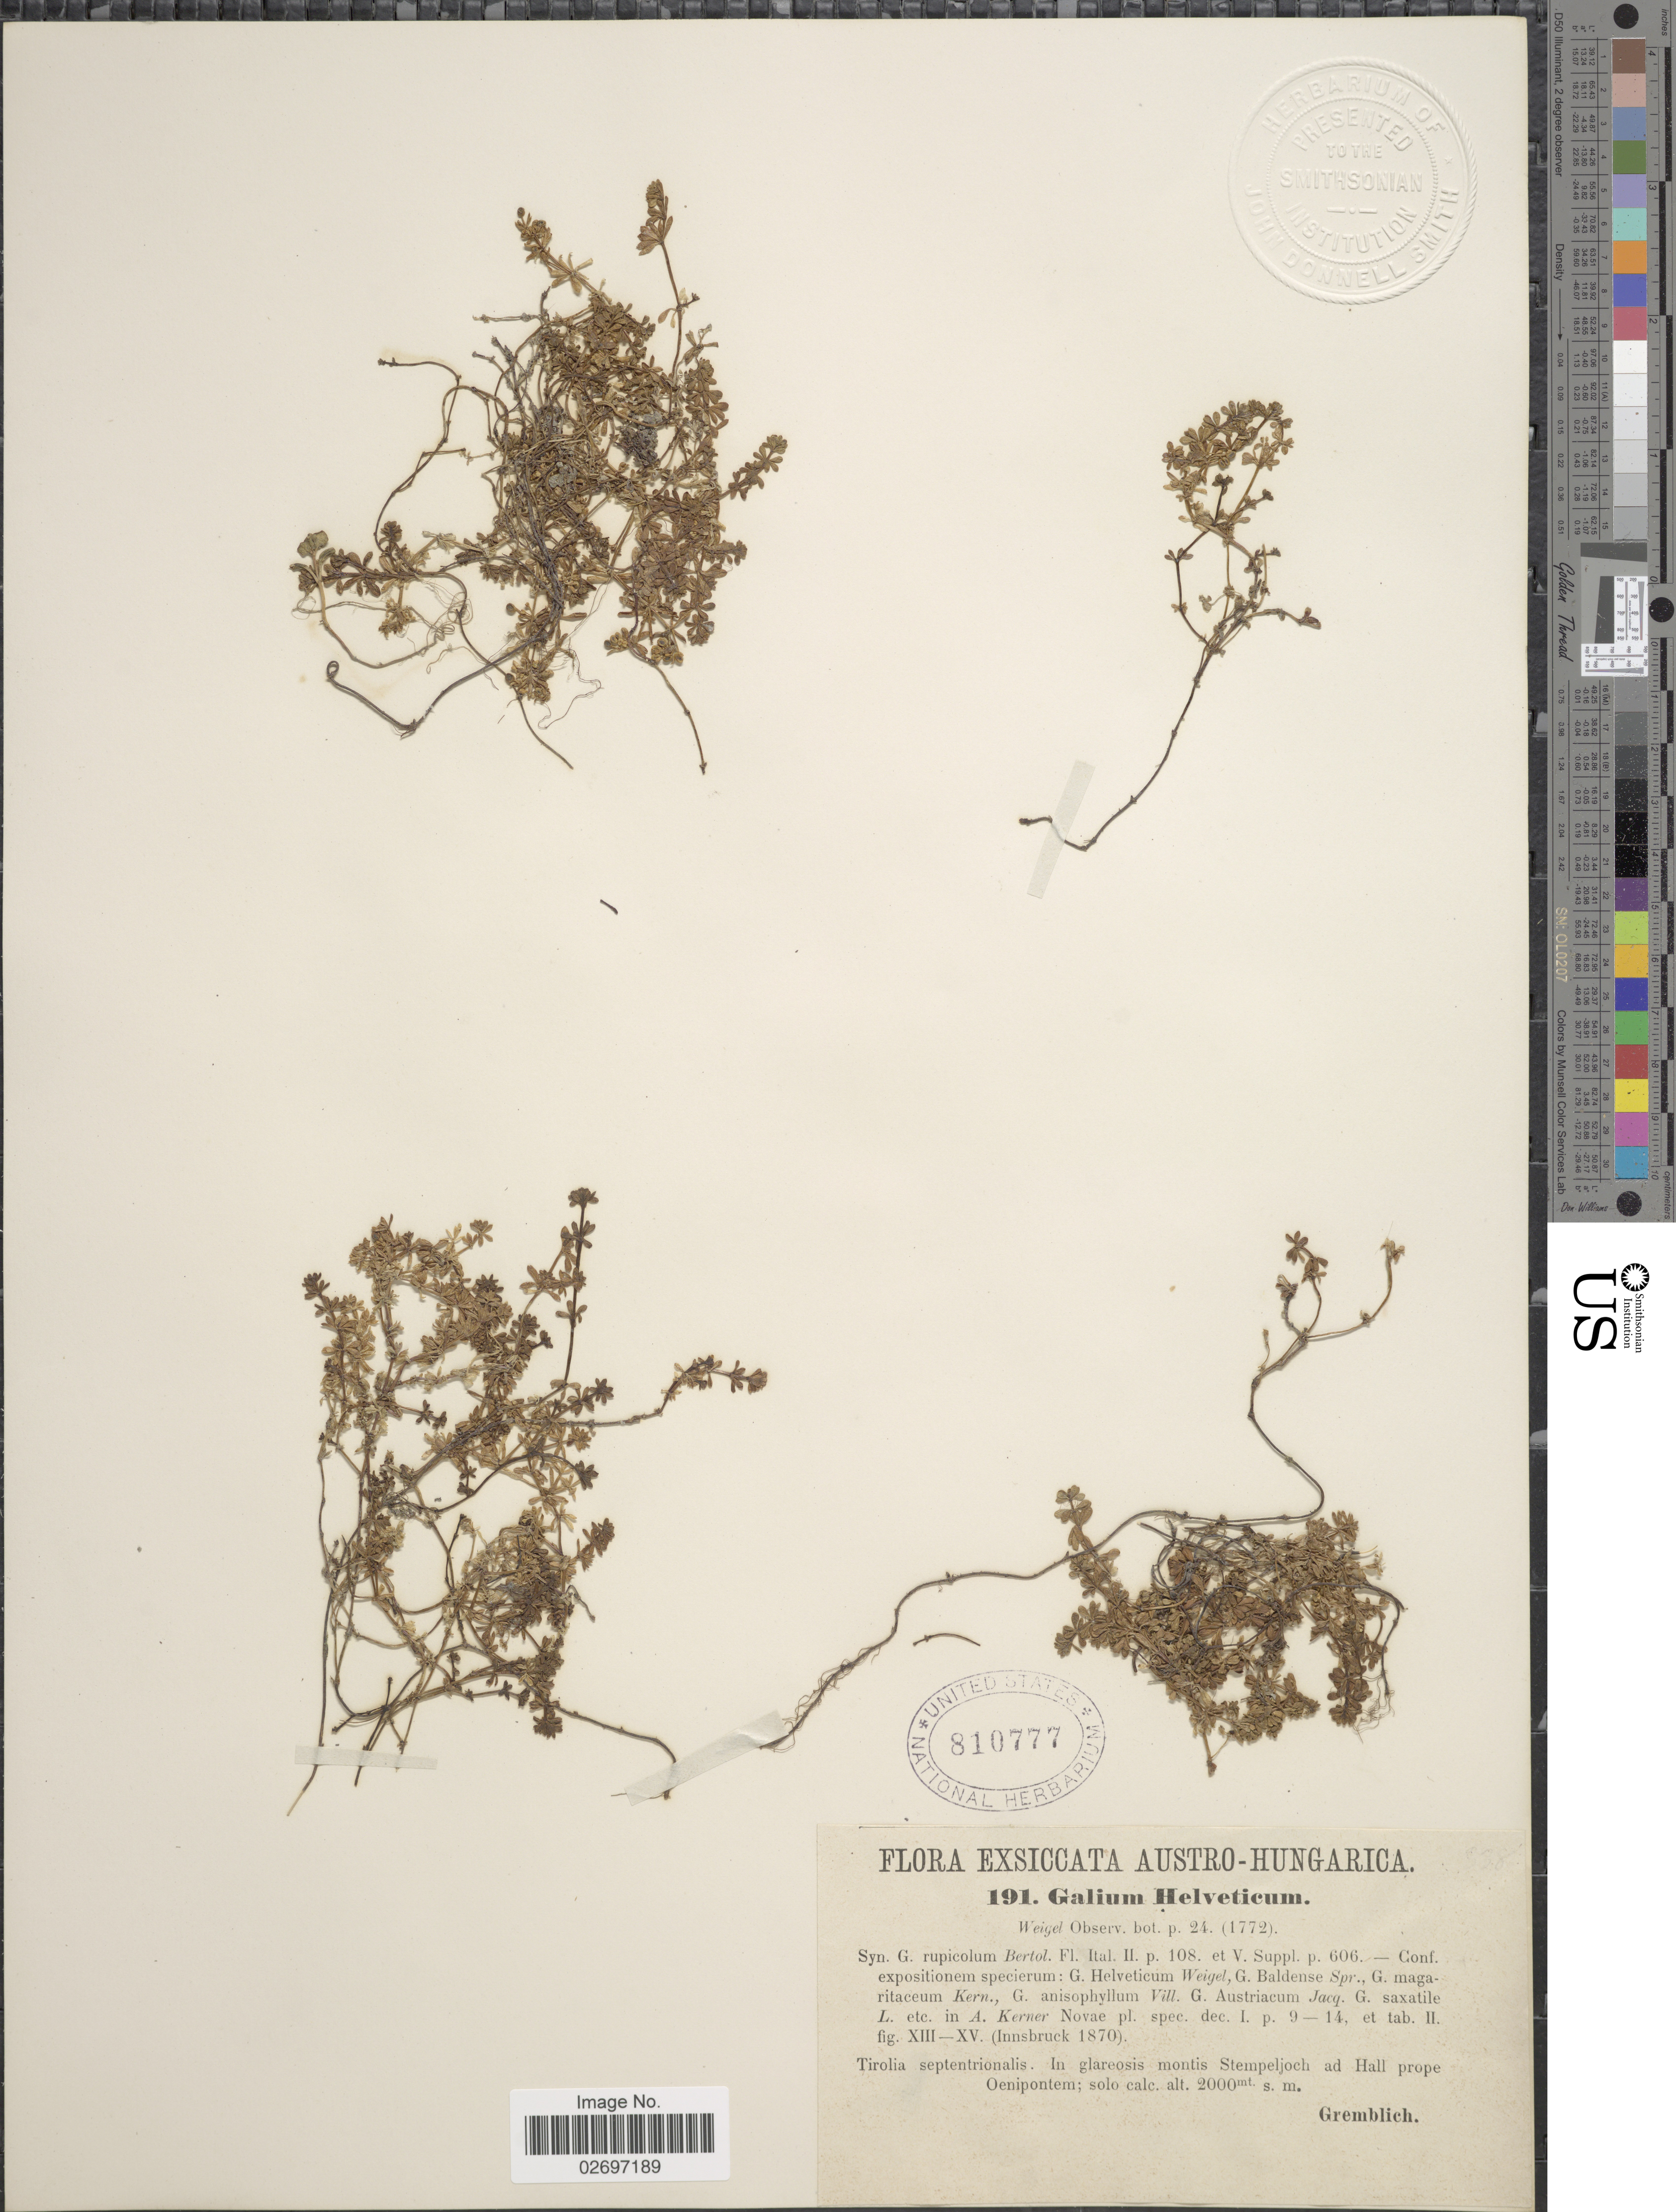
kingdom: Plantae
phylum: Tracheophyta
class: Magnoliopsida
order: Gentianales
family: Rubiaceae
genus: Galium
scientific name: Galium helveticum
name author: Weigel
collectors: -. Gremblich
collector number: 191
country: Austria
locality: Austro-Hungarica, Tirolia septentrionalis, in glareosis montis Stempeljoch ad Hall prope Oenipontem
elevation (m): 2000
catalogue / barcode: US 810777